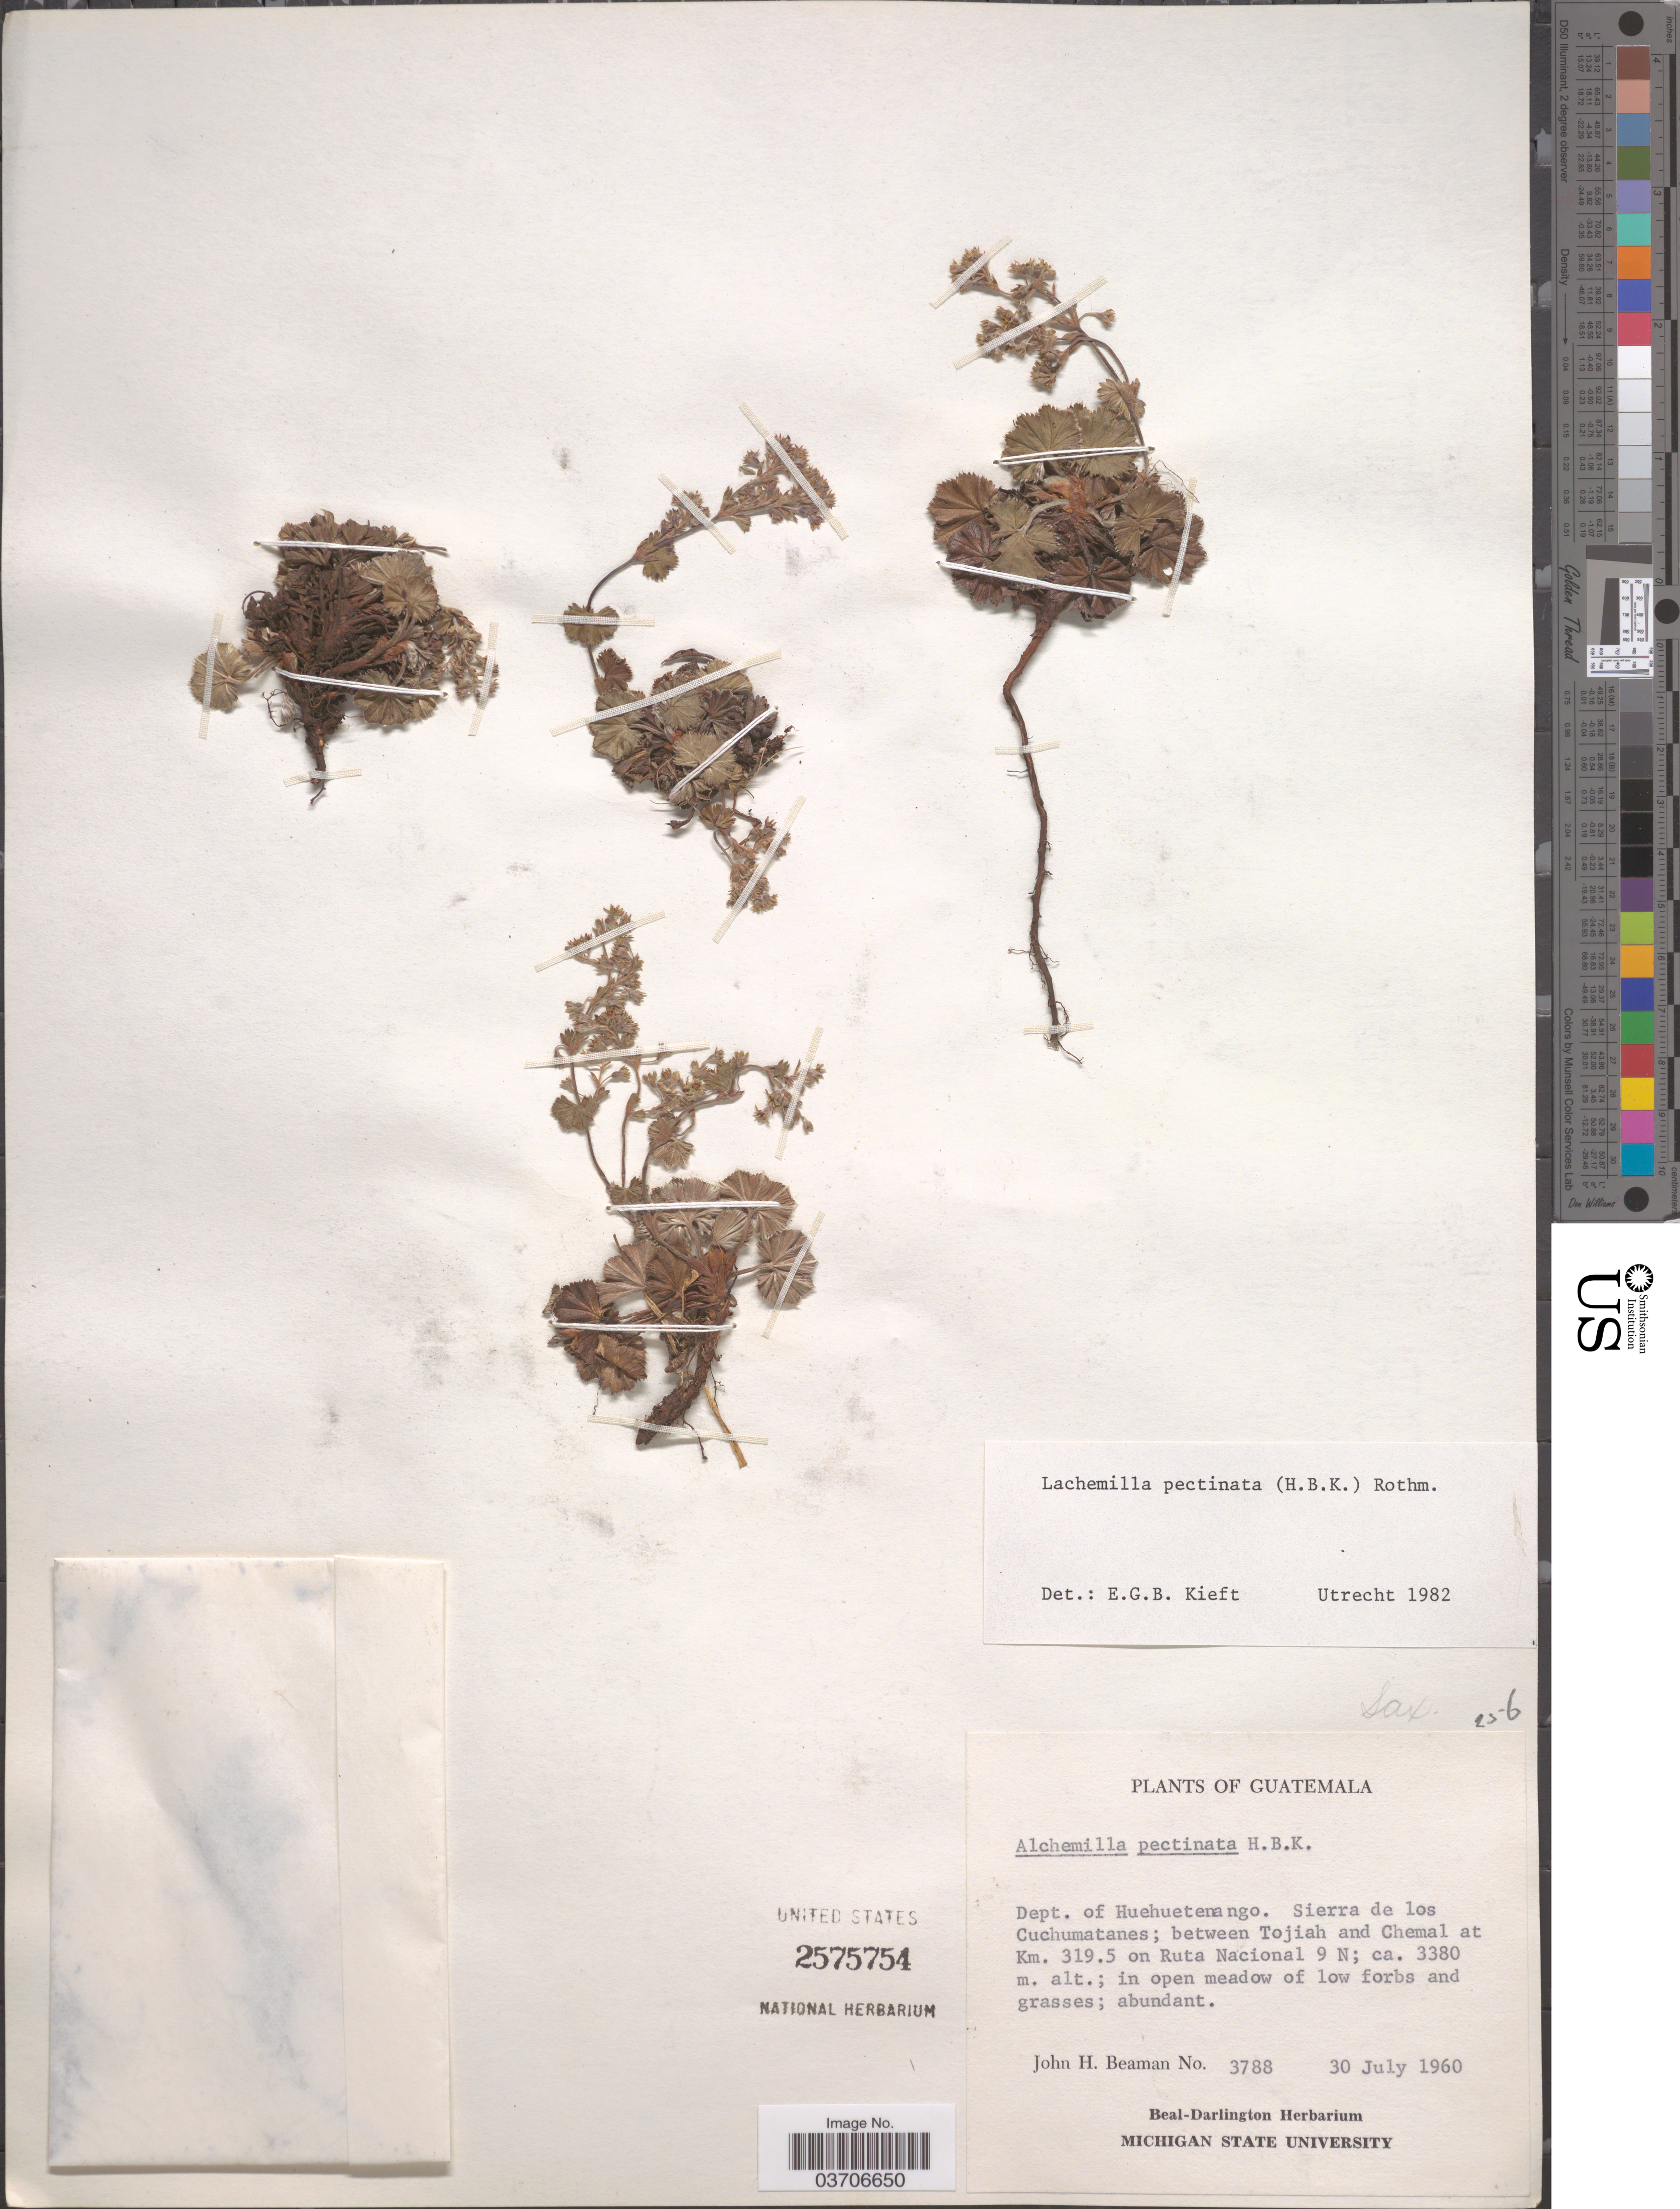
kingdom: Plantae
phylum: Tracheophyta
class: Magnoliopsida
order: Rosales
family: Rosaceae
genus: Lachemilla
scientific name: Lachemilla pectinata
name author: (Kunth) Rothm.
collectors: J. H. Beaman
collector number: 3788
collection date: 1960-07-30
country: Guatemala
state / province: Huehuetenango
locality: Dept. of Huehuetanango. Sierra de los Cuchumatanes; between Tojiah and Chemal at Km. 319.5 on Ruta Nacional 9 N.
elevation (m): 3380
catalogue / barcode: US 2575754